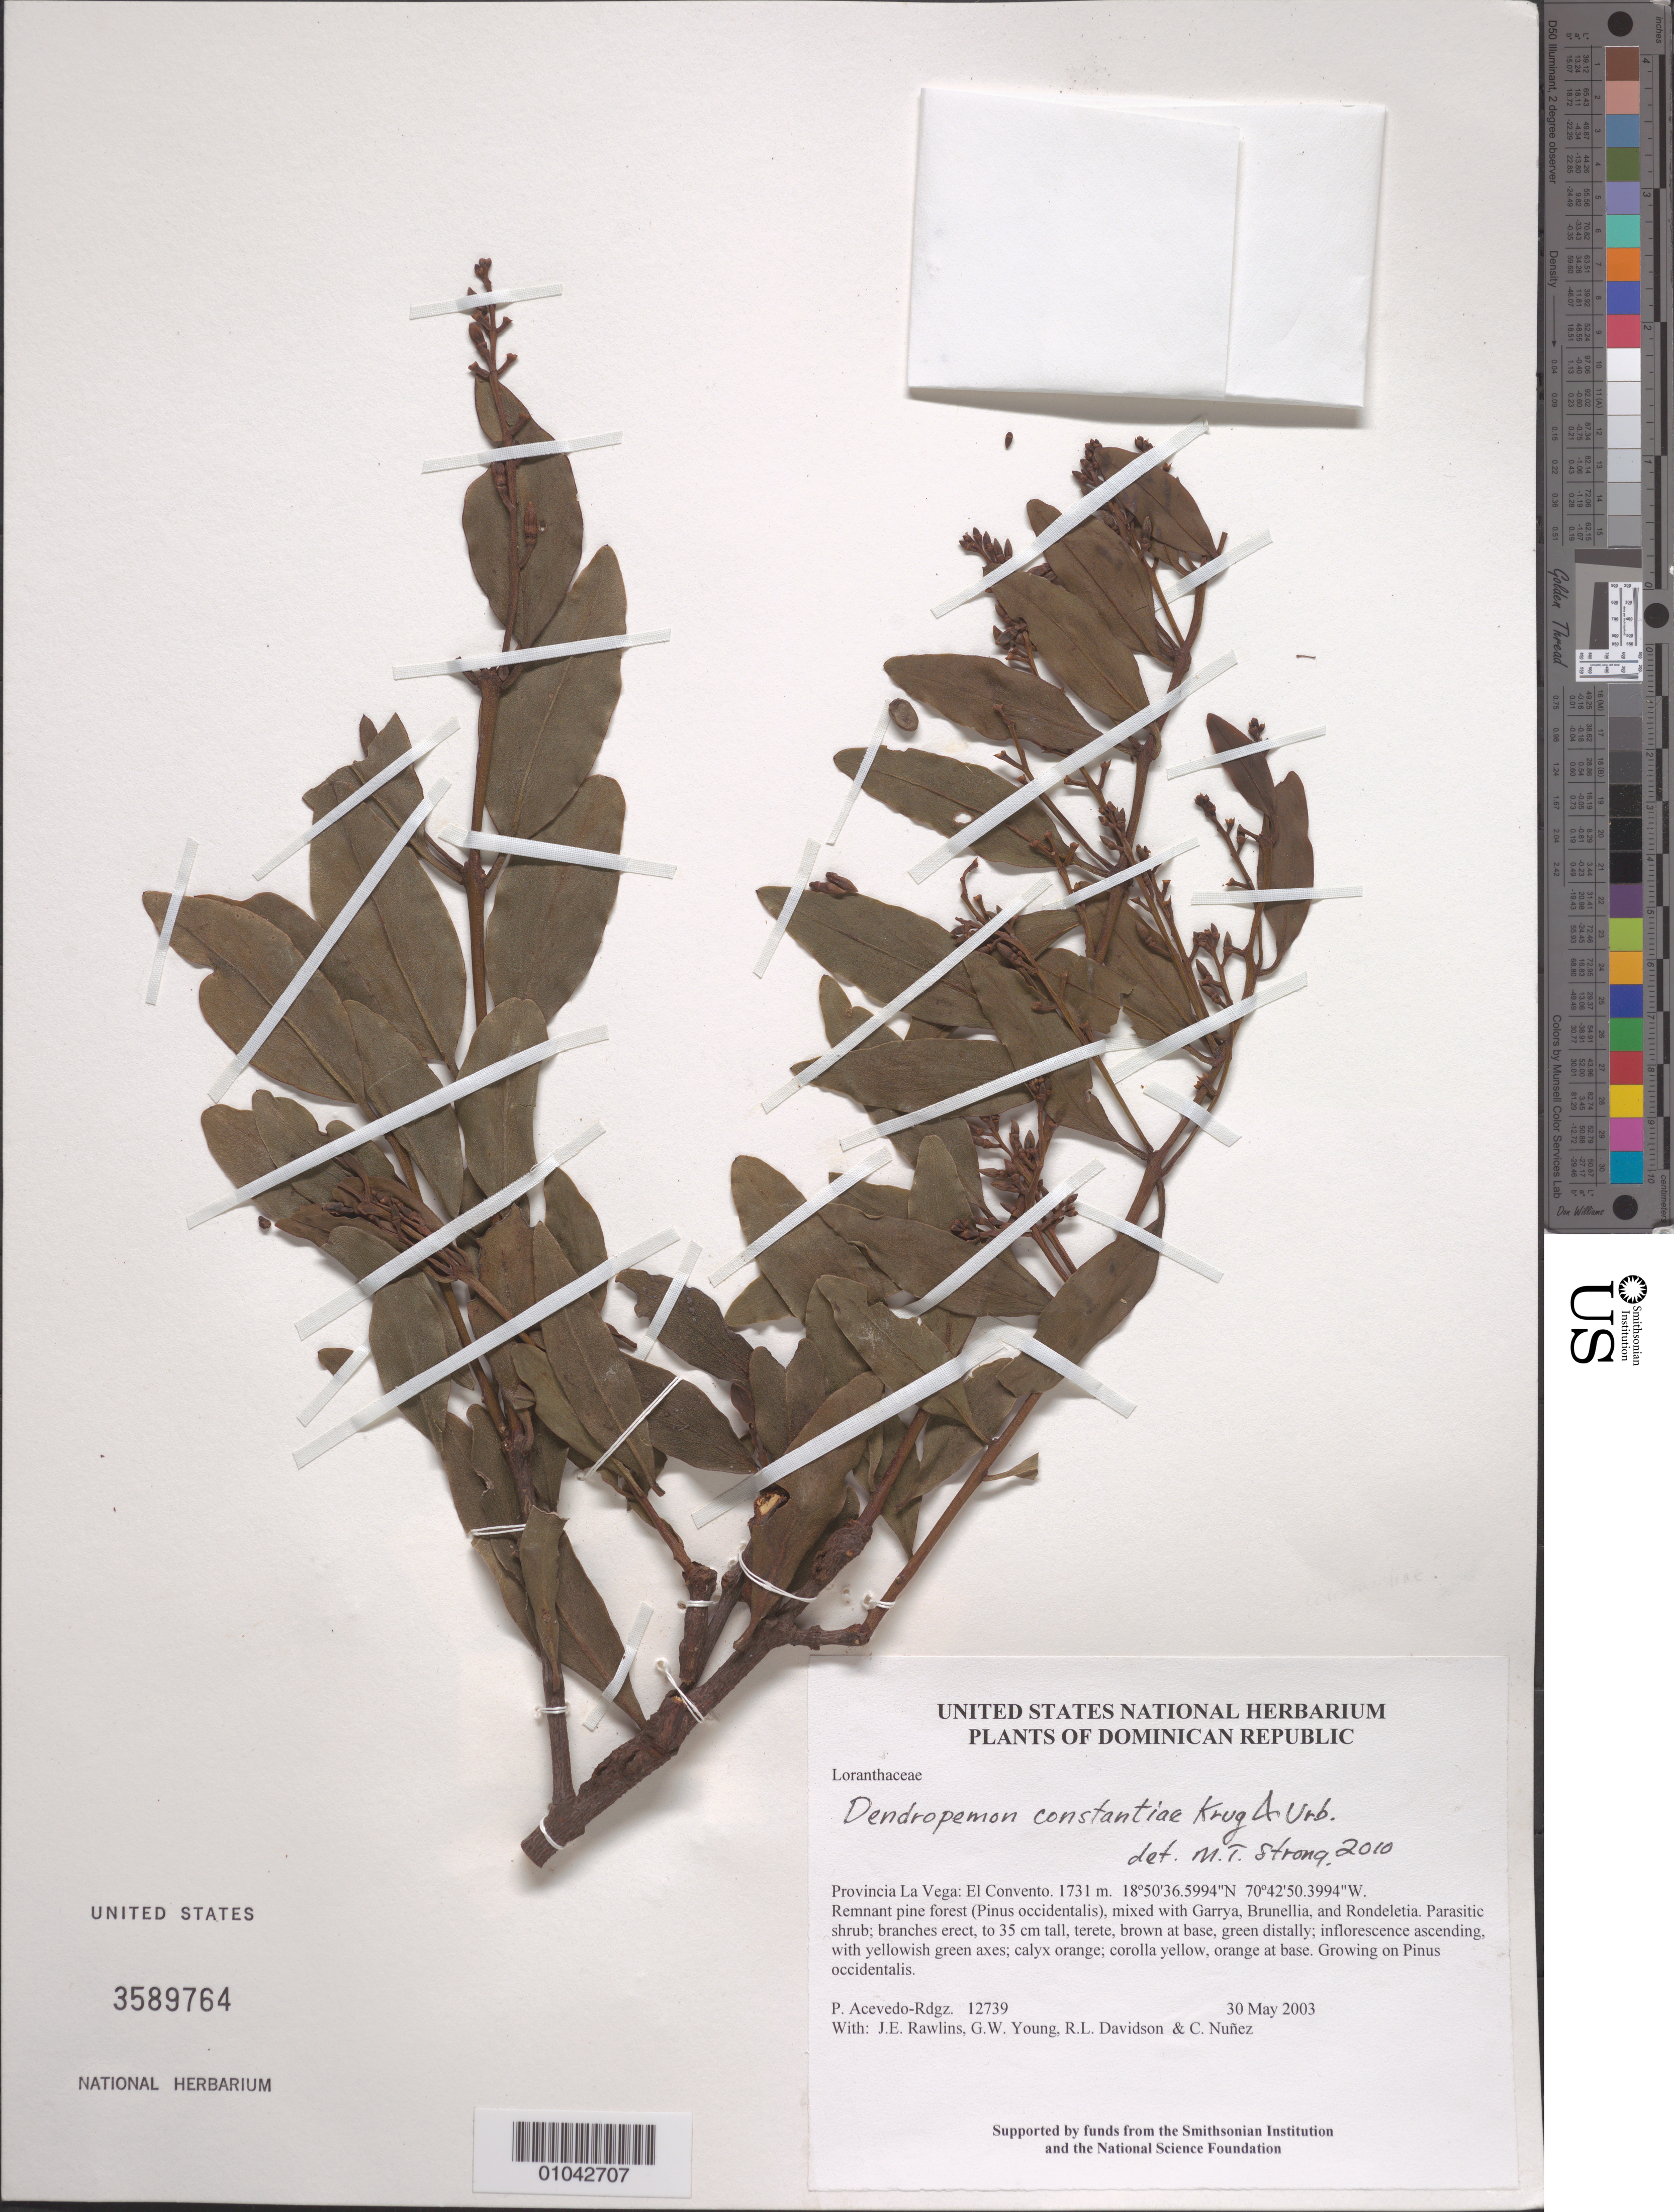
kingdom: Plantae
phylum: Tracheophyta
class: Magnoliopsida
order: Santalales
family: Loranthaceae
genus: Dendropemon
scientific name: Dendropemon constantiae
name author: Krug & Urb.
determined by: Strong, M. T., (US), Smithsonian Institution - National Museum of Natural History (UNITED STATES)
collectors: P. Acevedo-Rodr., J. Rawlins, G. Young, R. Davidson & C. Nunez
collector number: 12739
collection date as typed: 30 May 2003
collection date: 2003-05-30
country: Dominican Republic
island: Hispaniola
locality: Provincia La Vega: El Convento.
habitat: Remnant pine forest (Pinus occidentalis), mixed with Garrya, Brunellia, and Rondeletia.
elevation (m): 1731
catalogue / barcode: US 3589764